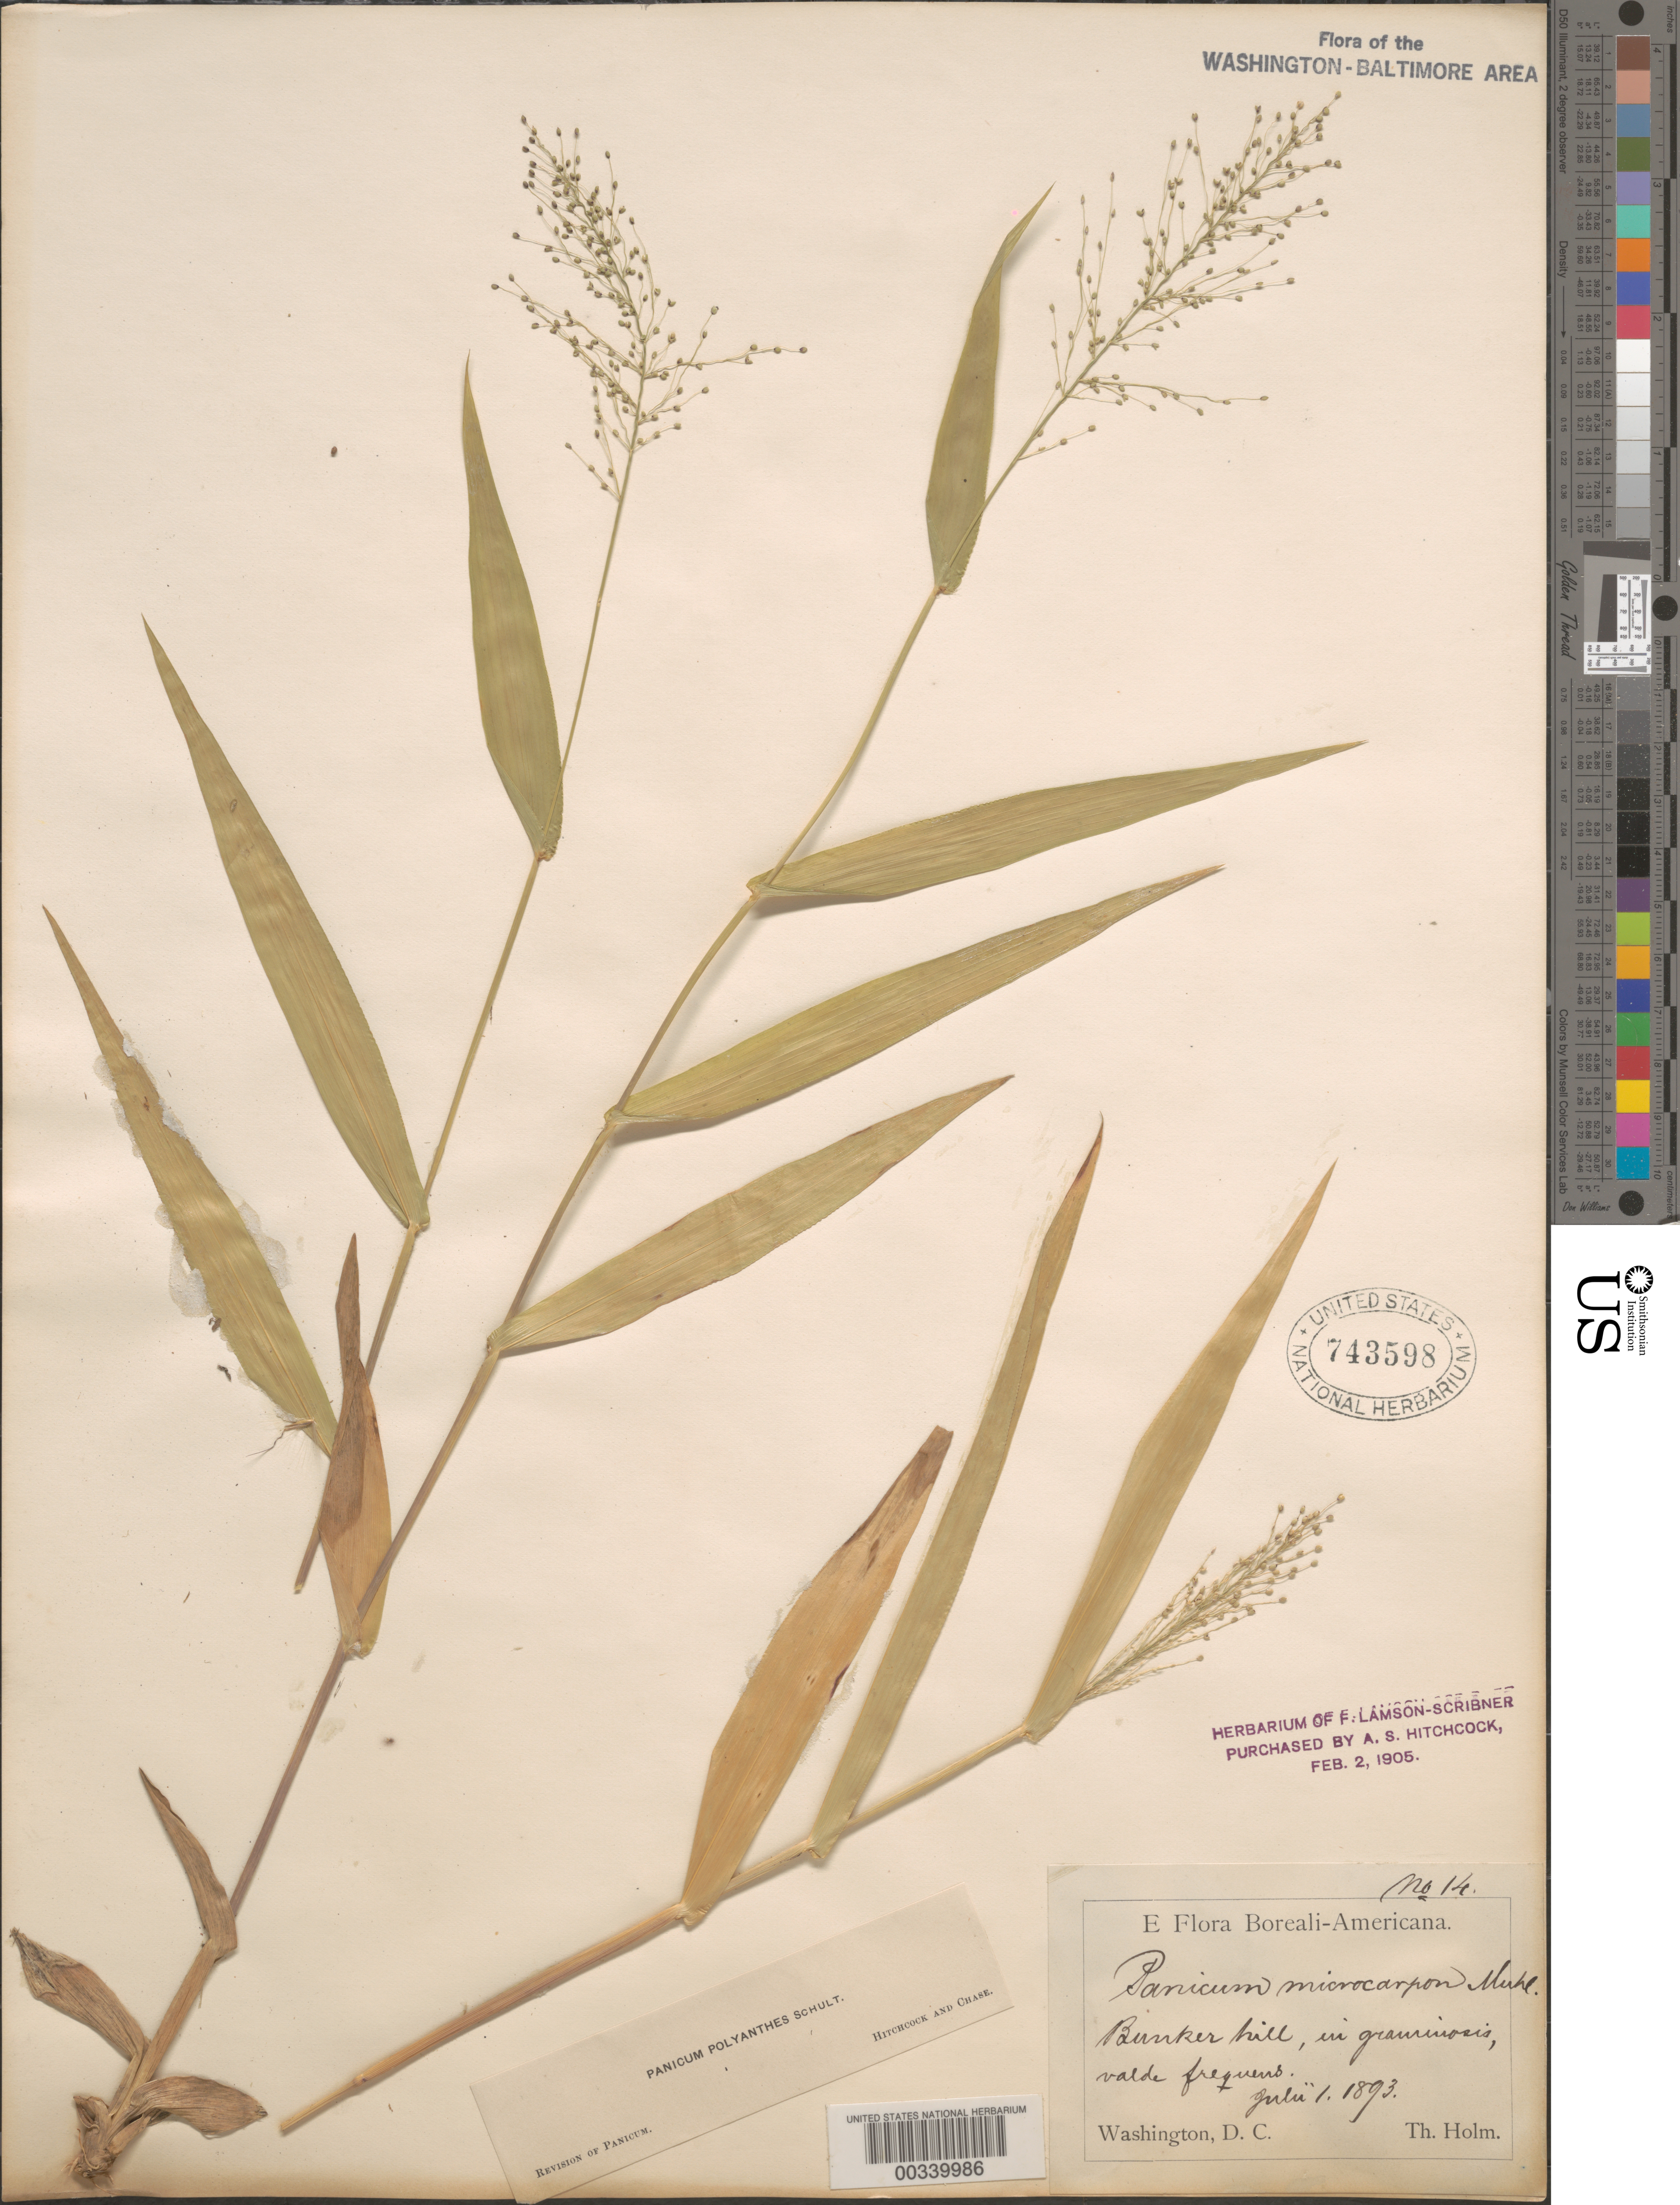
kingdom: Plantae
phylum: Tracheophyta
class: Liliopsida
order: Poales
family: Poaceae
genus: Dichanthelium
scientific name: Dichanthelium sphaerocarpon var. isophyllum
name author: (Scribn.) Gould & C.A. Clark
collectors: T. Holm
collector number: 14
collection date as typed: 01 Jul 1893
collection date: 1893-07-01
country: United States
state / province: District of Columbia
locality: Bunker Hill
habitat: In graminosis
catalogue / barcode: US 743598